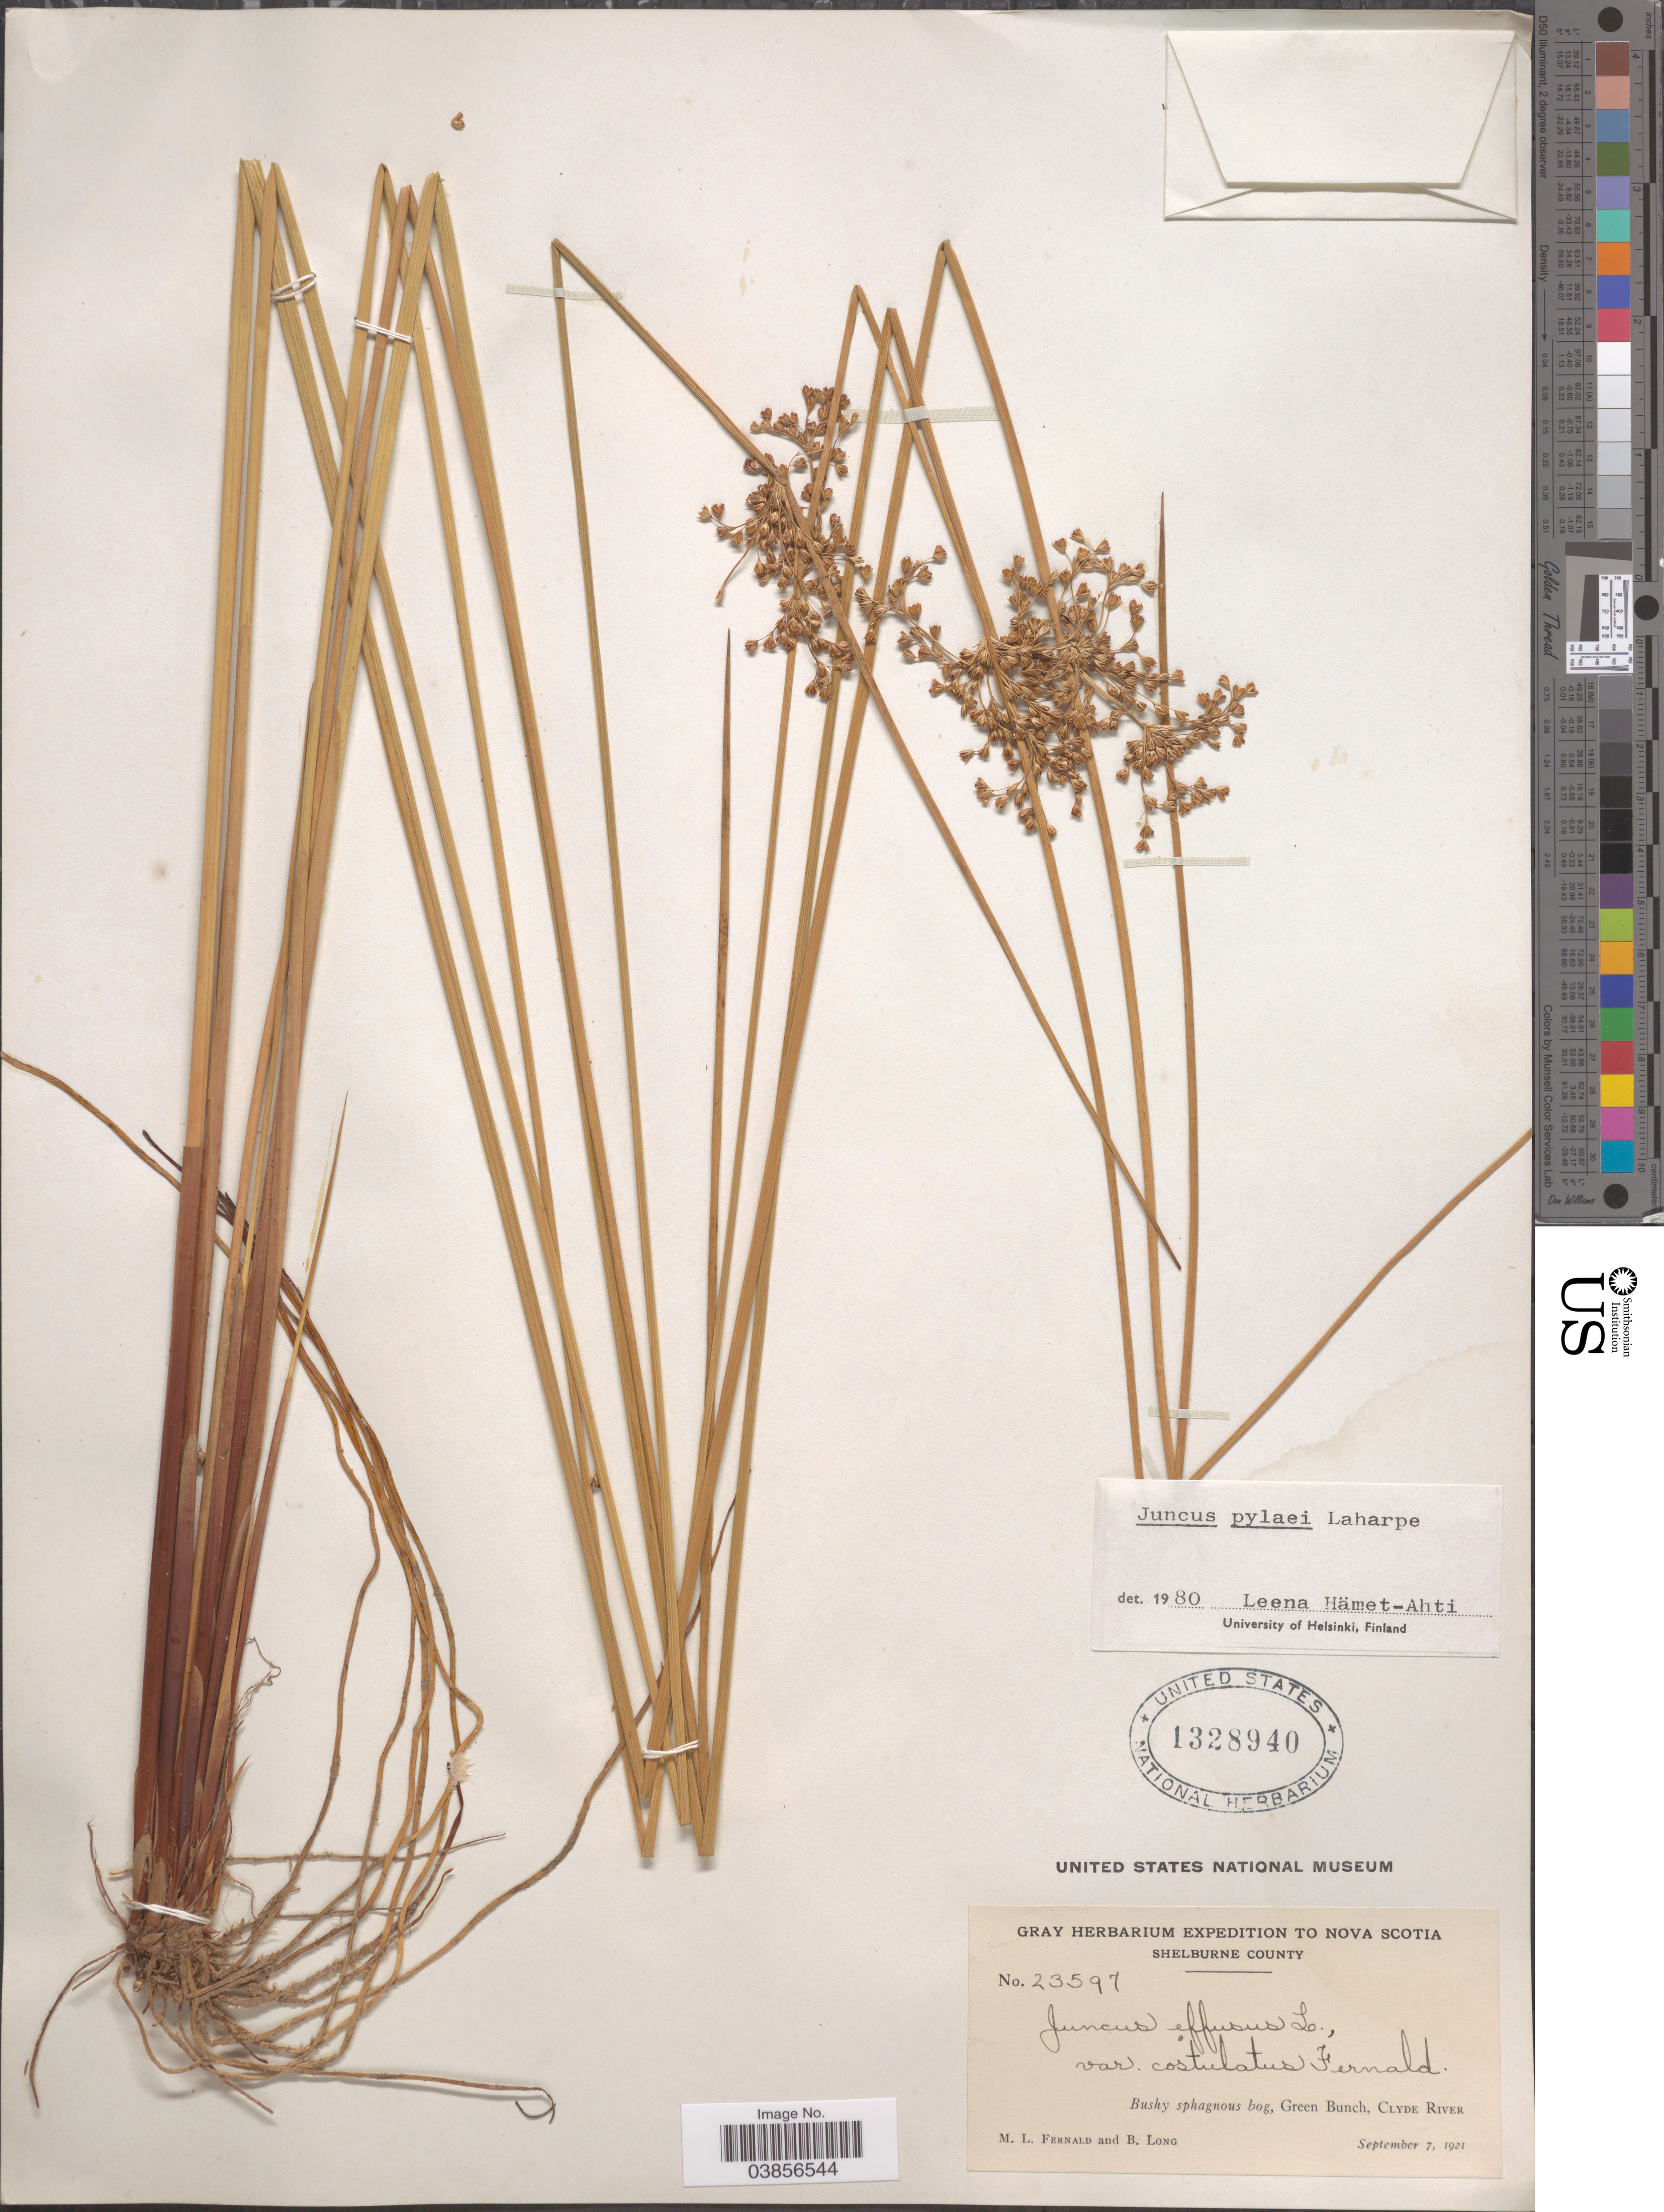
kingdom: Plantae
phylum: Tracheophyta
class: Liliopsida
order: Poales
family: Juncaceae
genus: Juncus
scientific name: Juncus pylaei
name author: Laharpe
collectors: M. L. Fernald & B. Long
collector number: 23597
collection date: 1921-09-07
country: Canada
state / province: Nova Scotia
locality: Shelburne County. Bushy sphagnous bog, Green Bunch, Clyde River.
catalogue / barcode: US 1328940